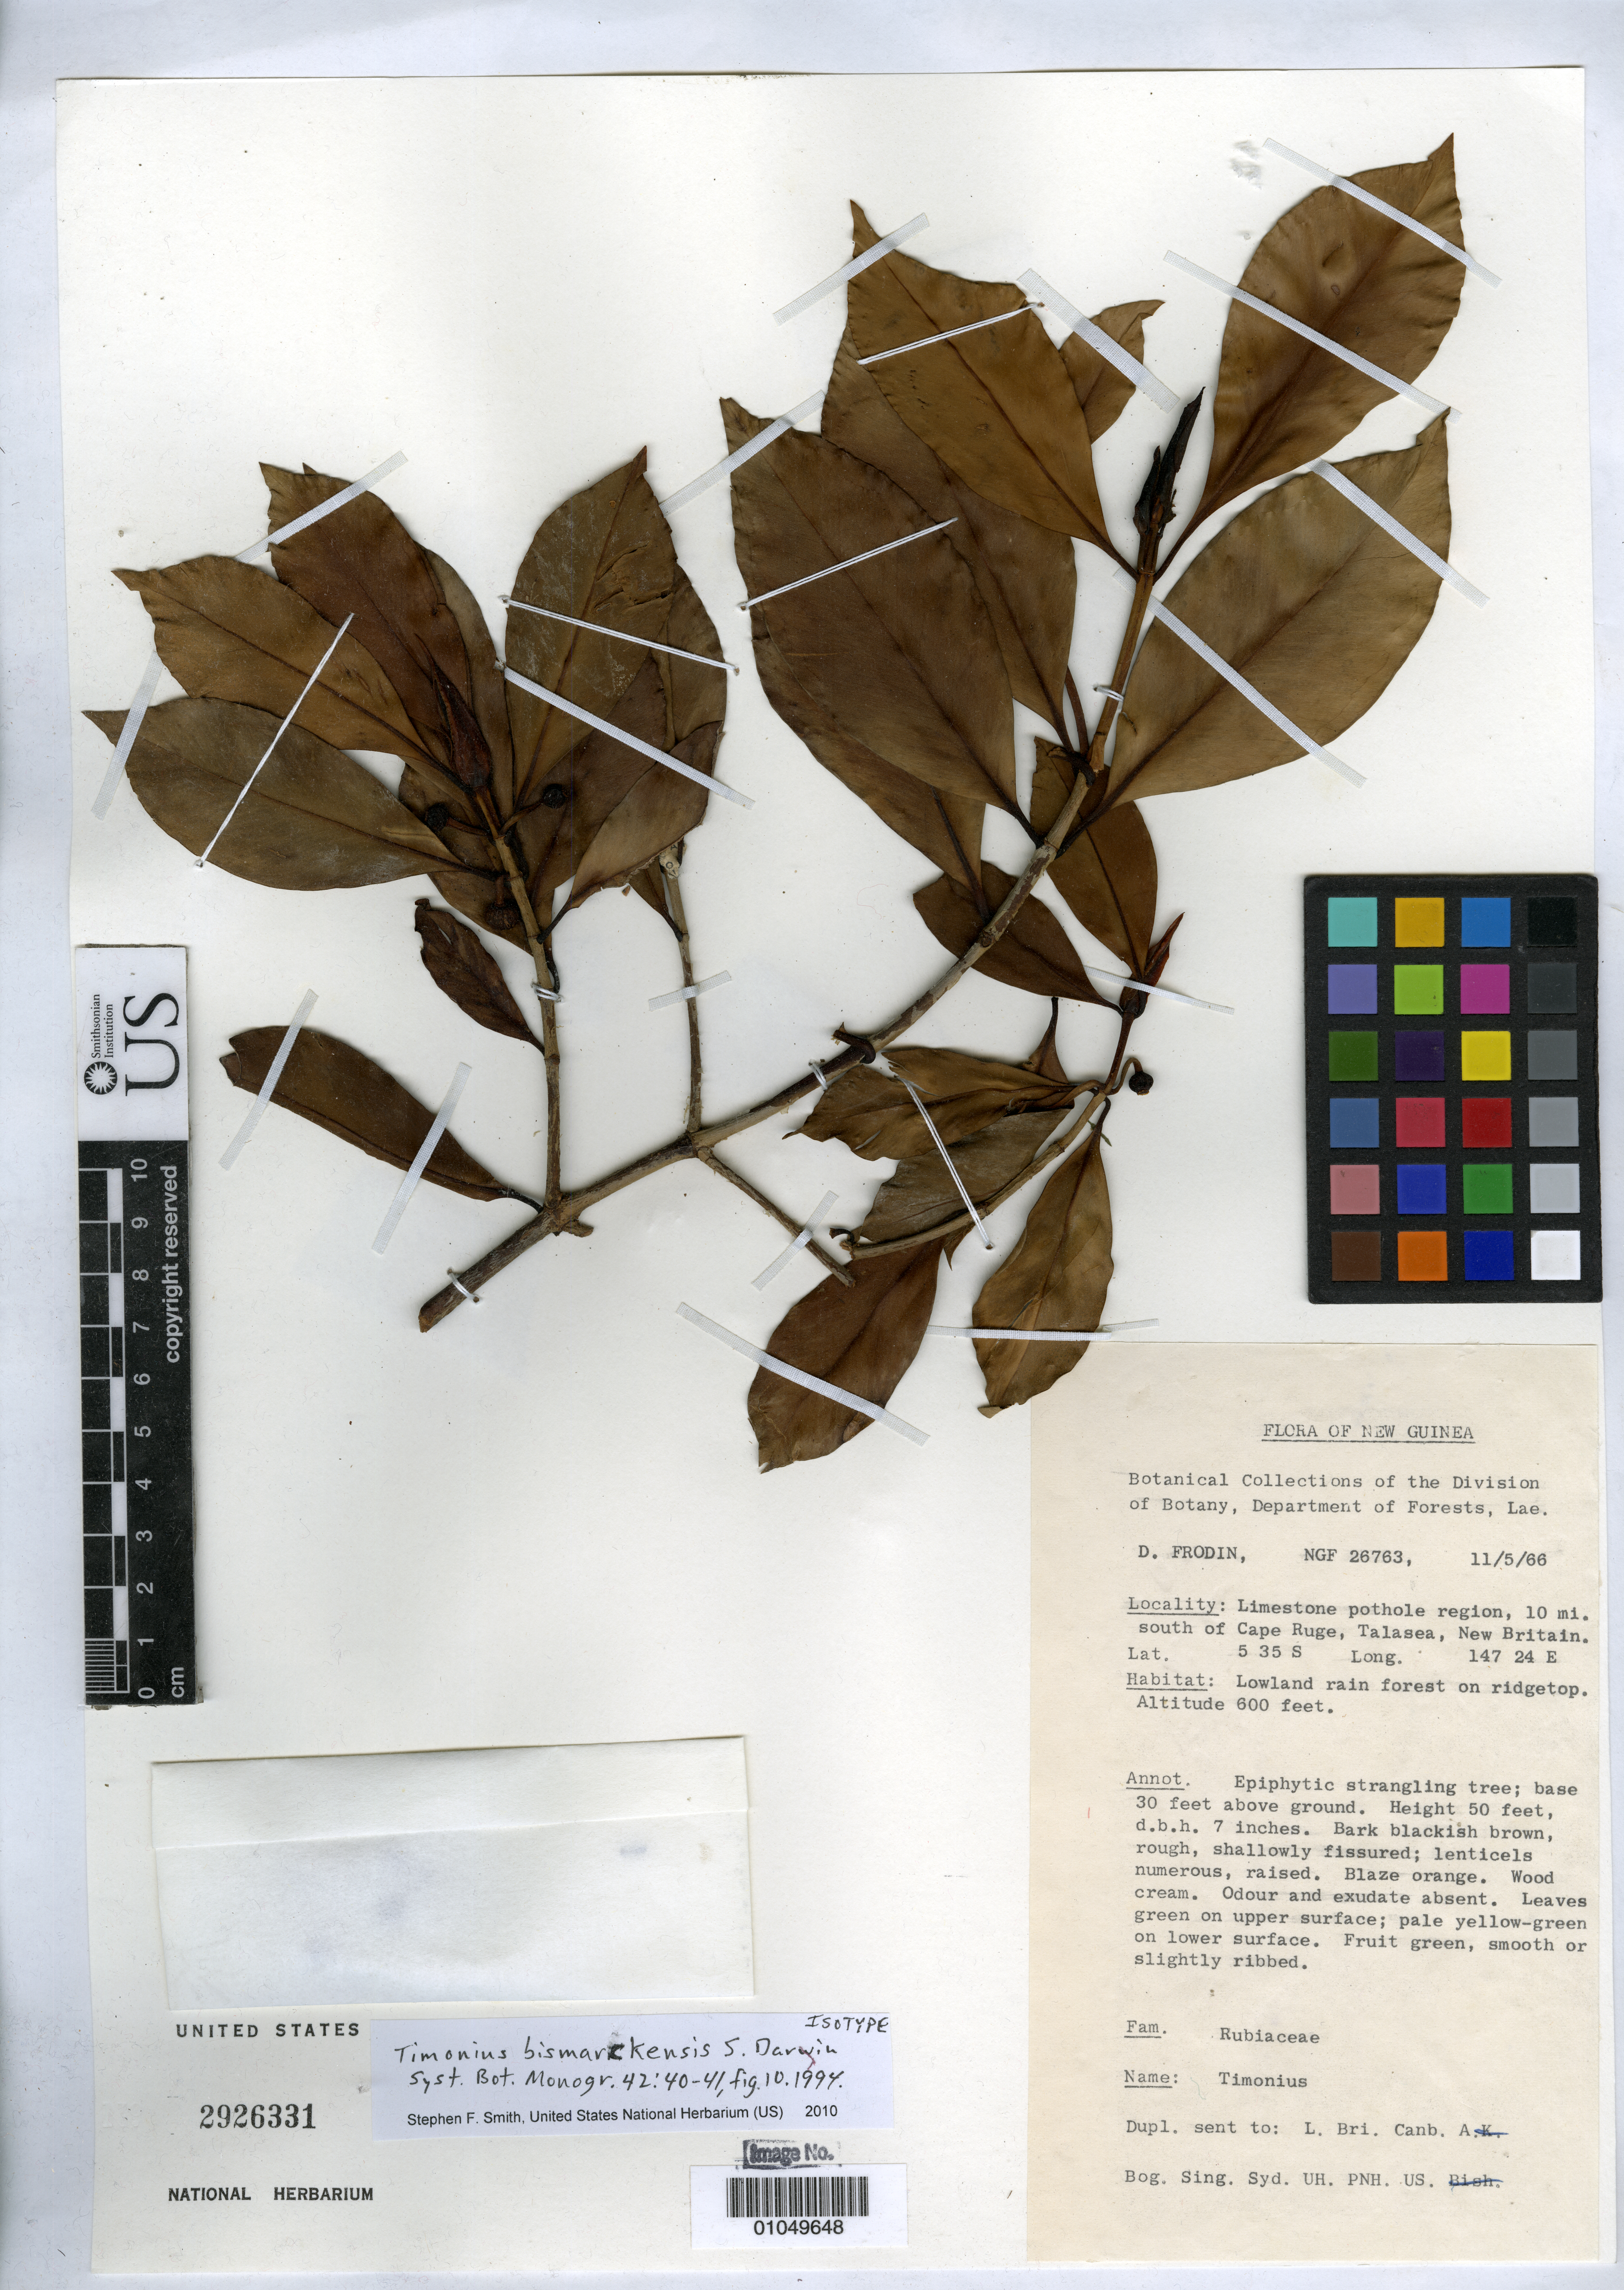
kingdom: Plantae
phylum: Tracheophyta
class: Magnoliopsida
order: Gentianales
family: Rubiaceae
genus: Timonius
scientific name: Timonius bismarckensis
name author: S.P. Darwin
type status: Isotype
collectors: D. G. Frodin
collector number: NGF 26763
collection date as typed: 11 May 1966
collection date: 1966-05-11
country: Papua New Guinea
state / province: West New Britain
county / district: Talasea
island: New Britain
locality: Limestone pothole region, 10 mi. south of Cape Ruge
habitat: Lowland rain forest on ridgetop.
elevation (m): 183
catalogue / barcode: US 2926331